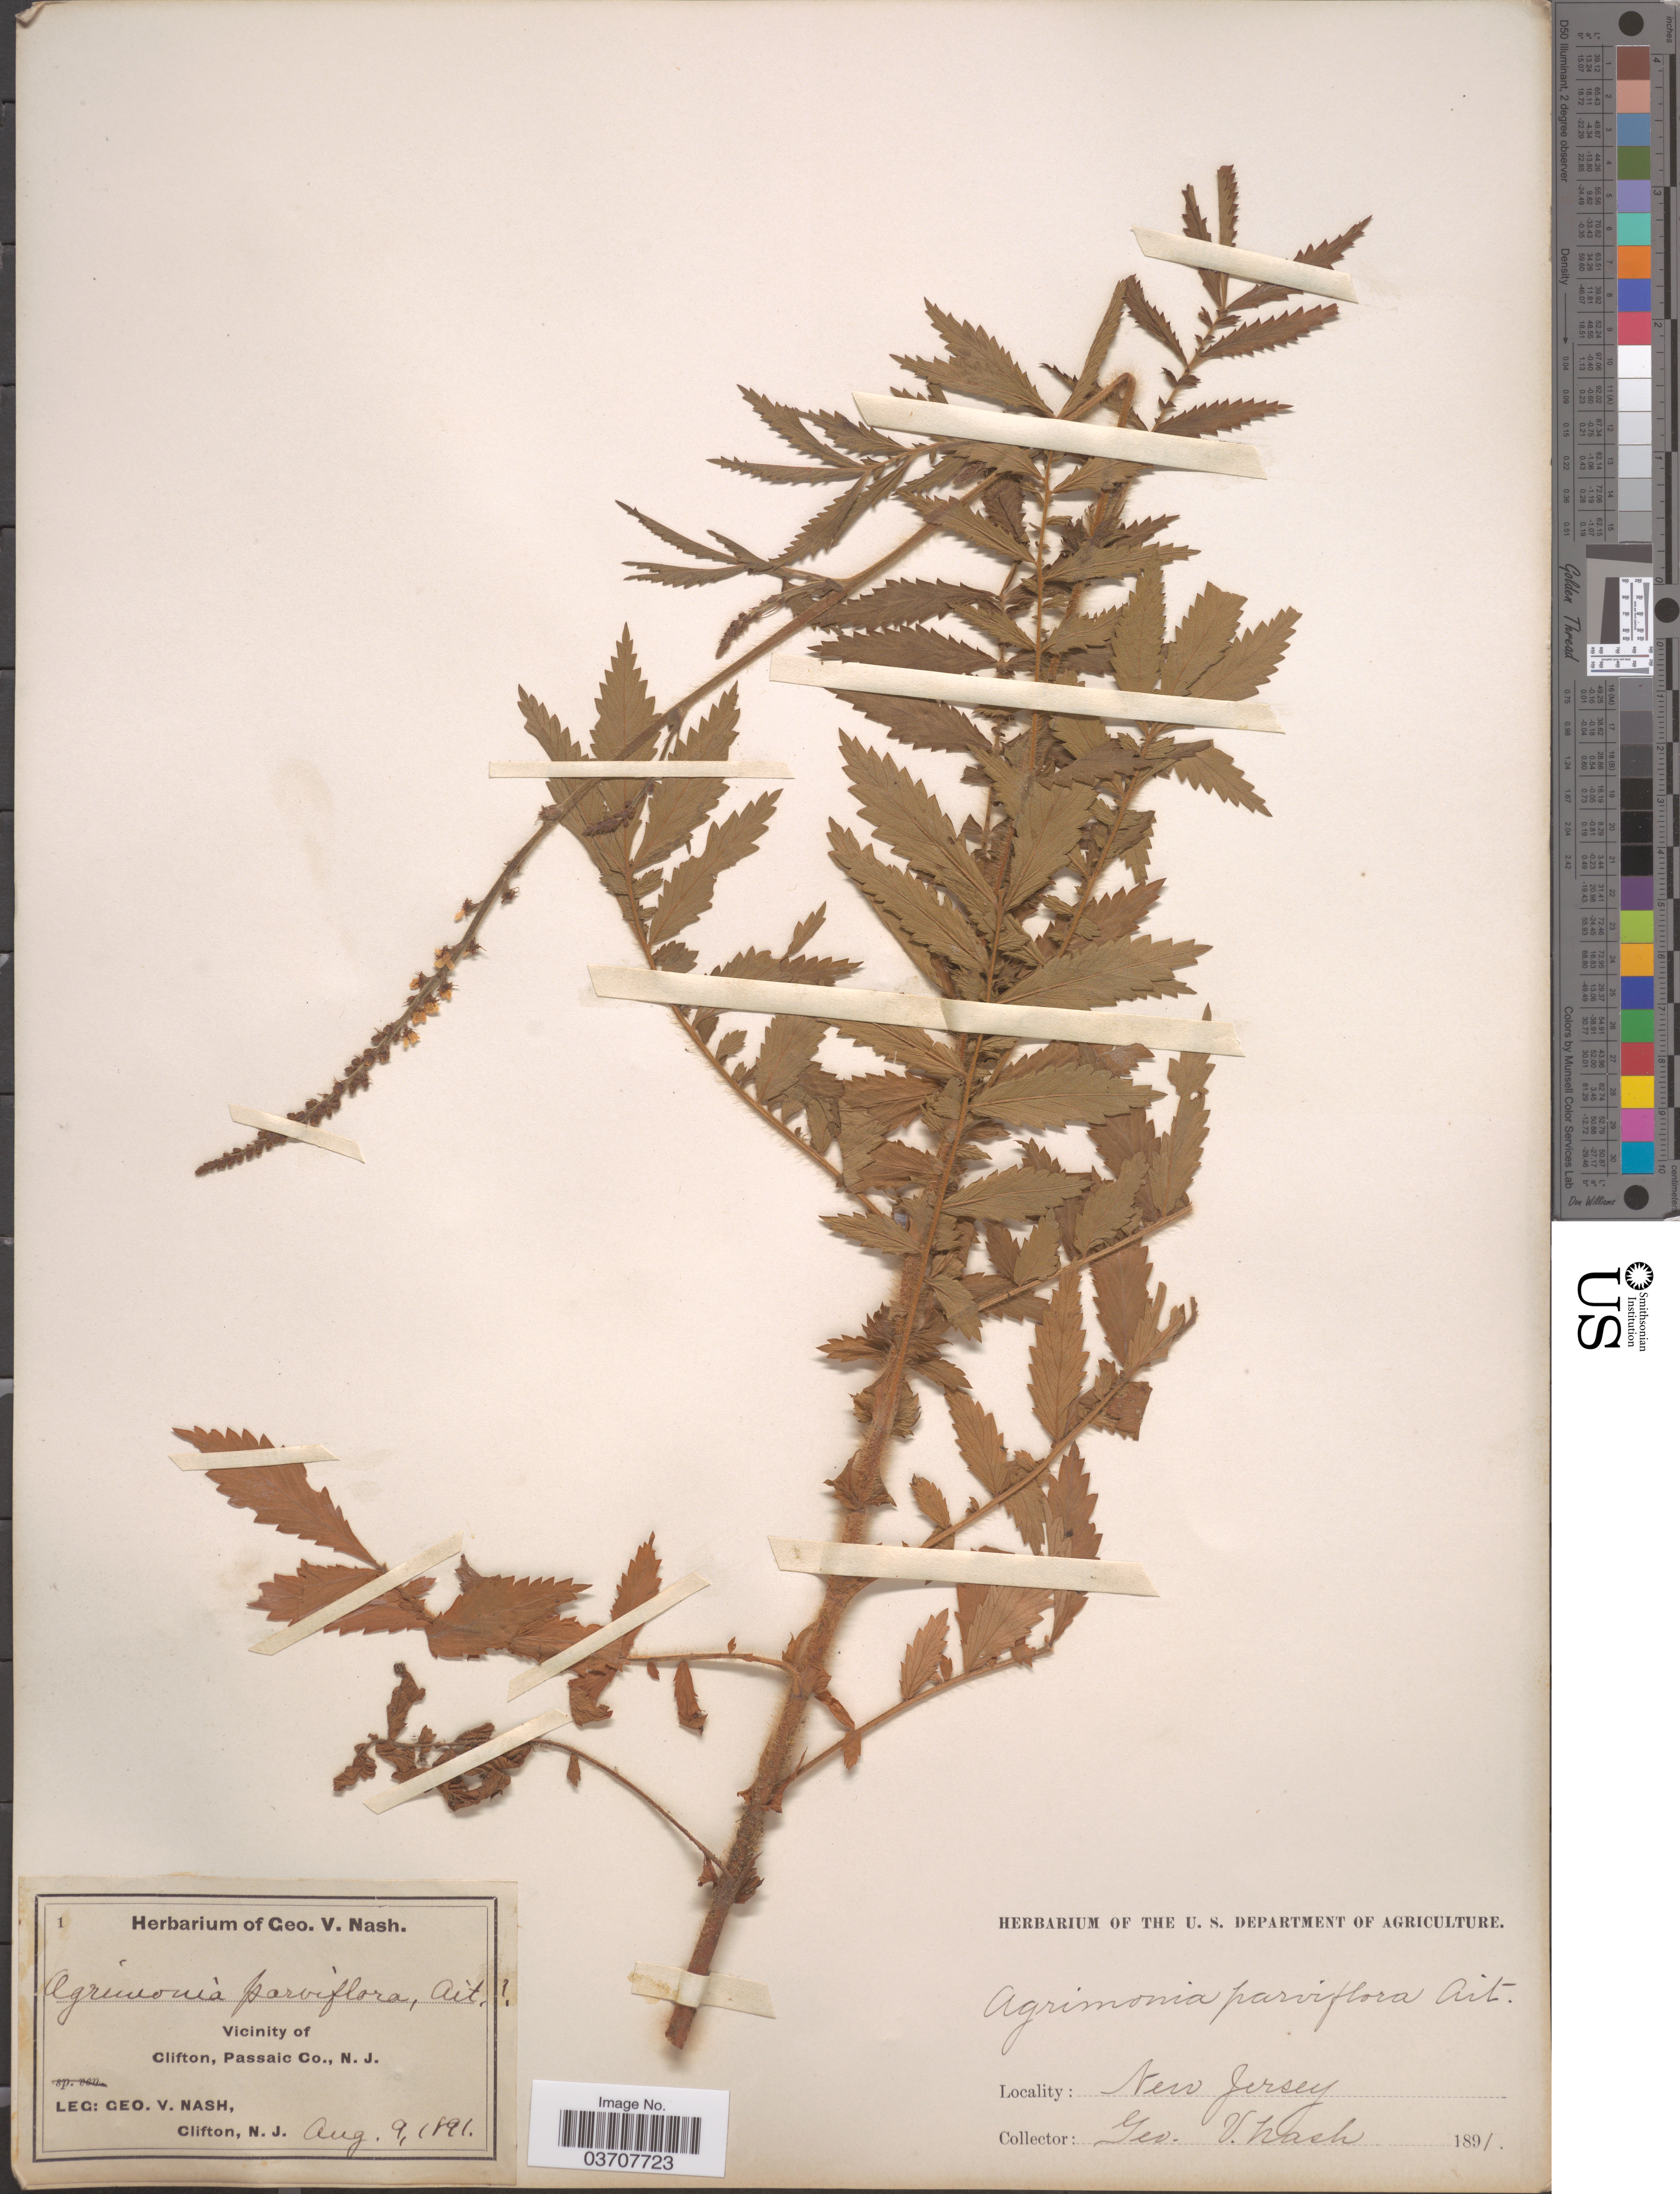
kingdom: Plantae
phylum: Tracheophyta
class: Magnoliopsida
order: Rosales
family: Rosaceae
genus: Agrimonia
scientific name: Agrimonia parviflora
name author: Aiton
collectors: G. V. Nash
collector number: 1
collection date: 1891-08-09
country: United States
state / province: New Jersey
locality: Vicinity of Clifton, Passaic Co.